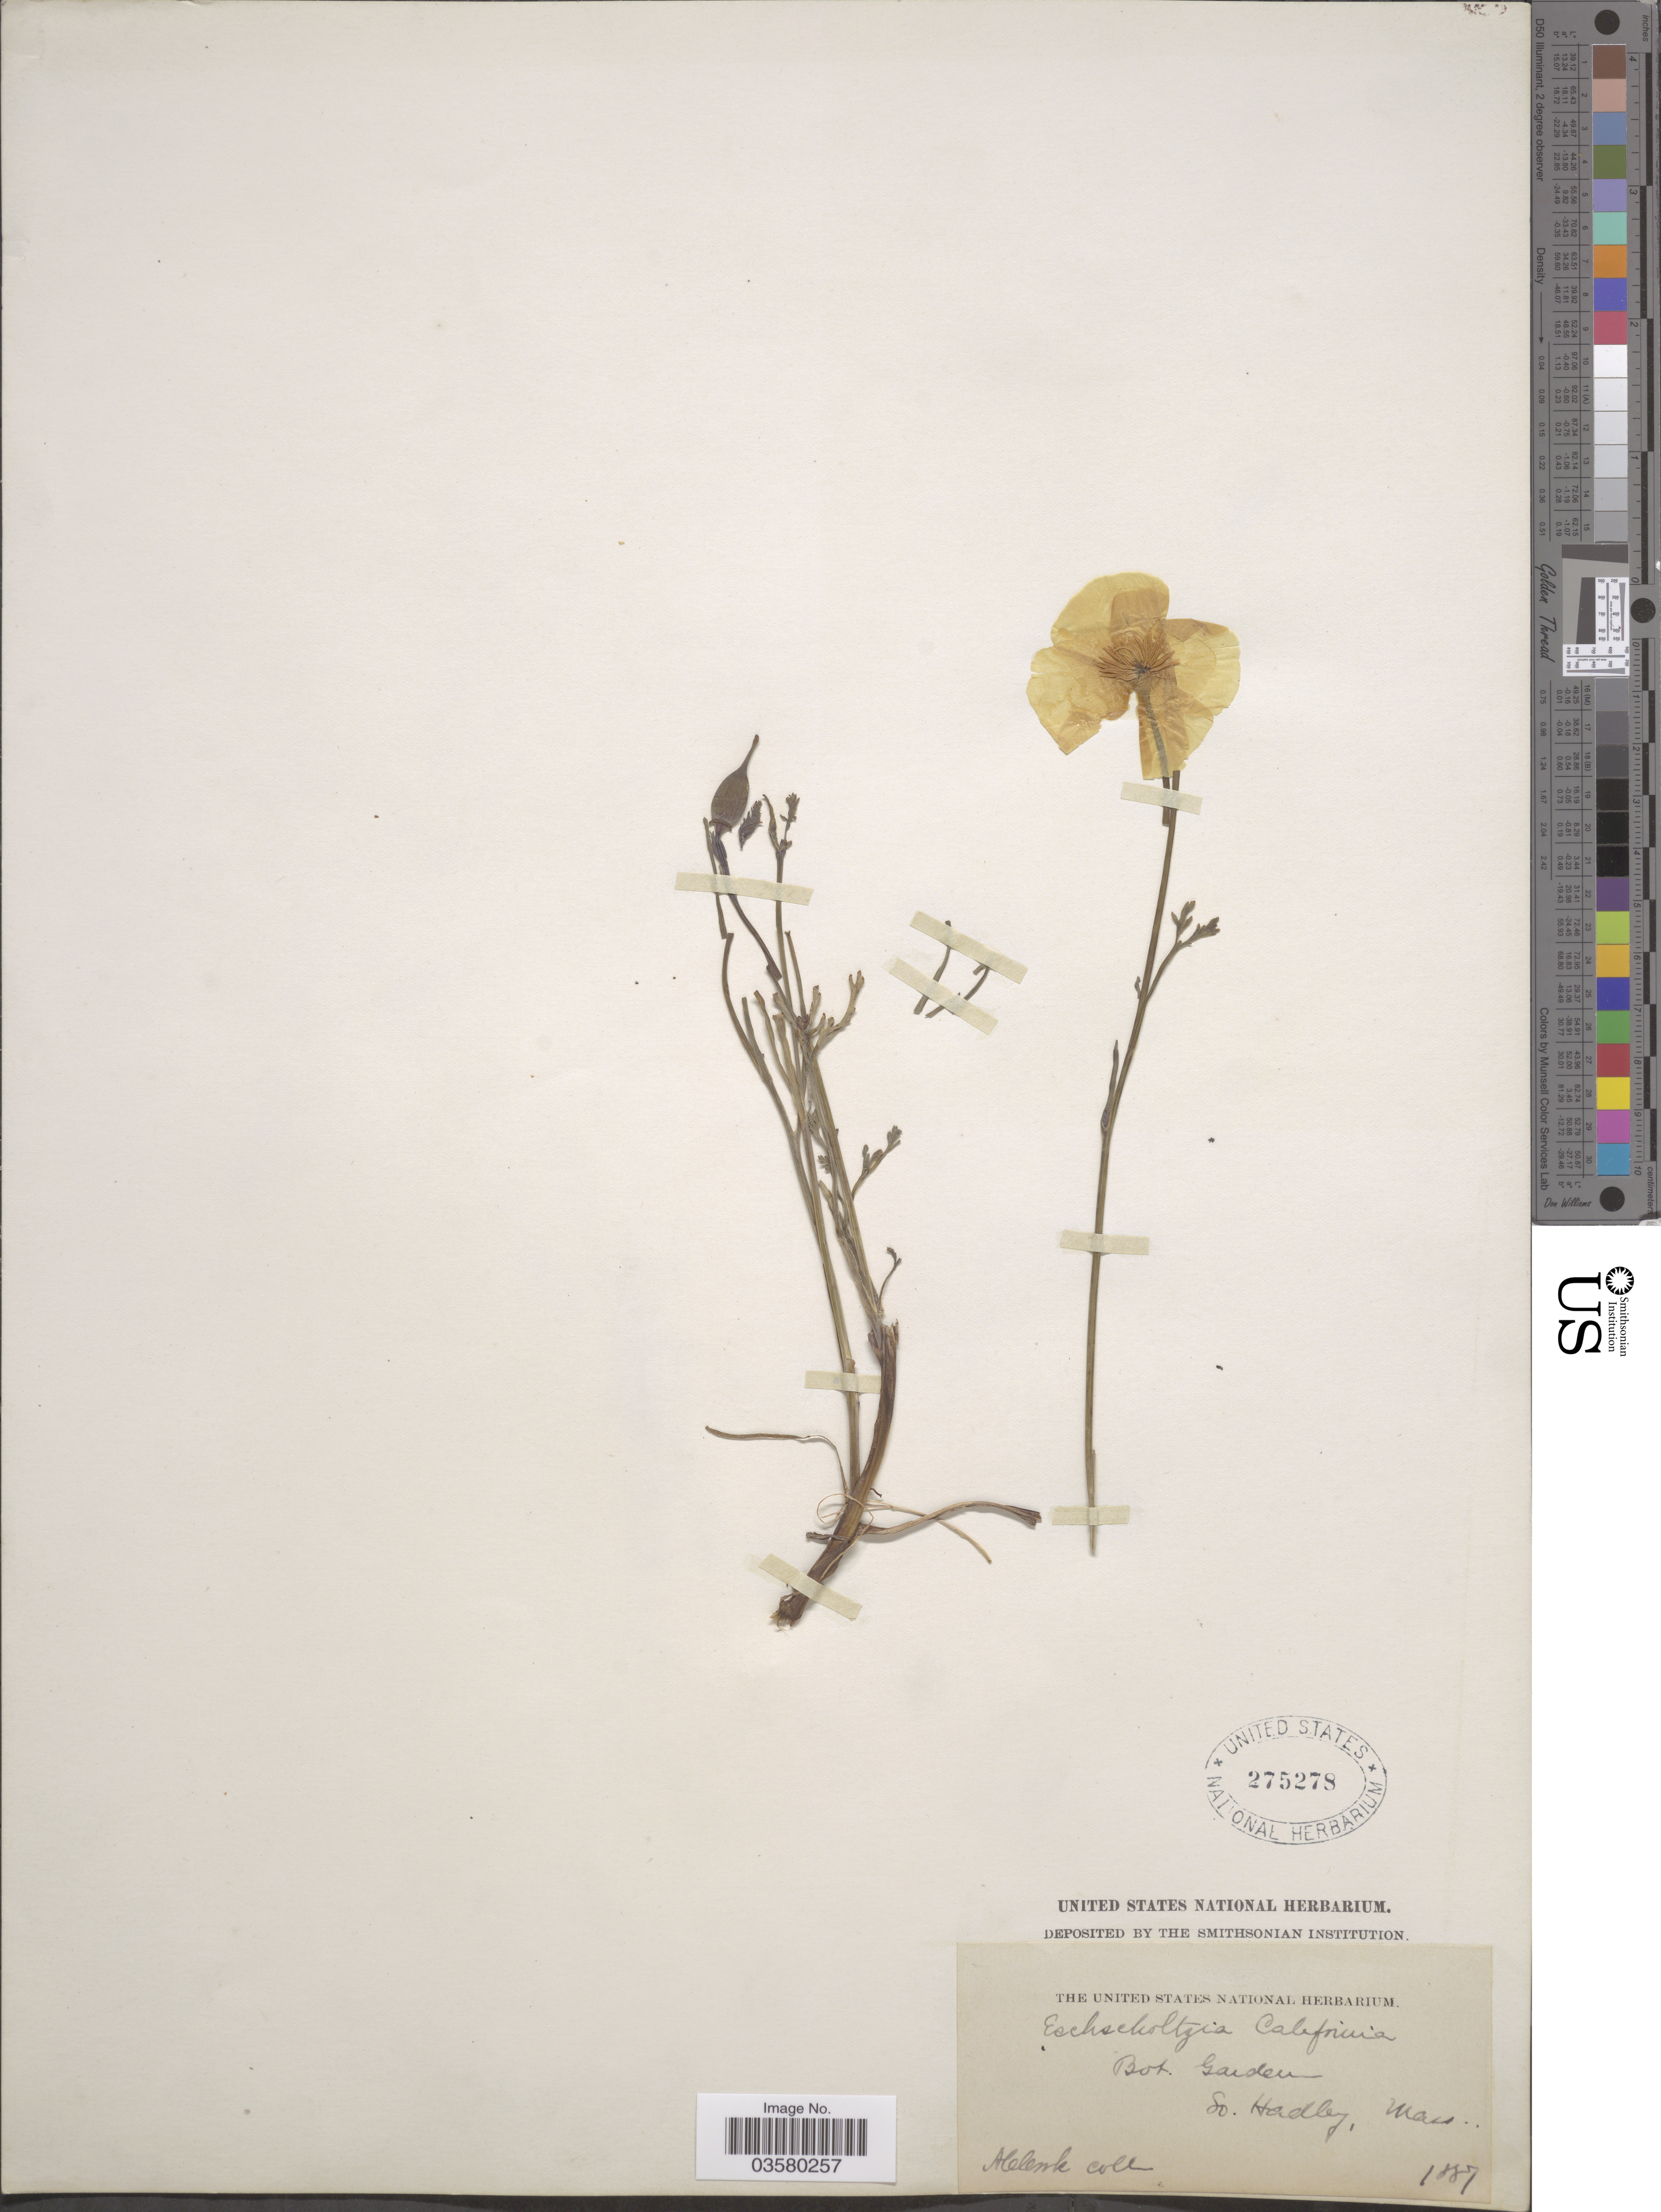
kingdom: Plantae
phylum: Tracheophyta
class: Magnoliopsida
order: Ranunculales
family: Papaveraceae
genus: Eschscholzia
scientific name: Eschscholzia californica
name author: Cham.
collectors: A. Cook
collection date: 1887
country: United States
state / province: Massachusetts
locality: Bot. Garden. So. Hadley.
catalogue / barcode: US 275278